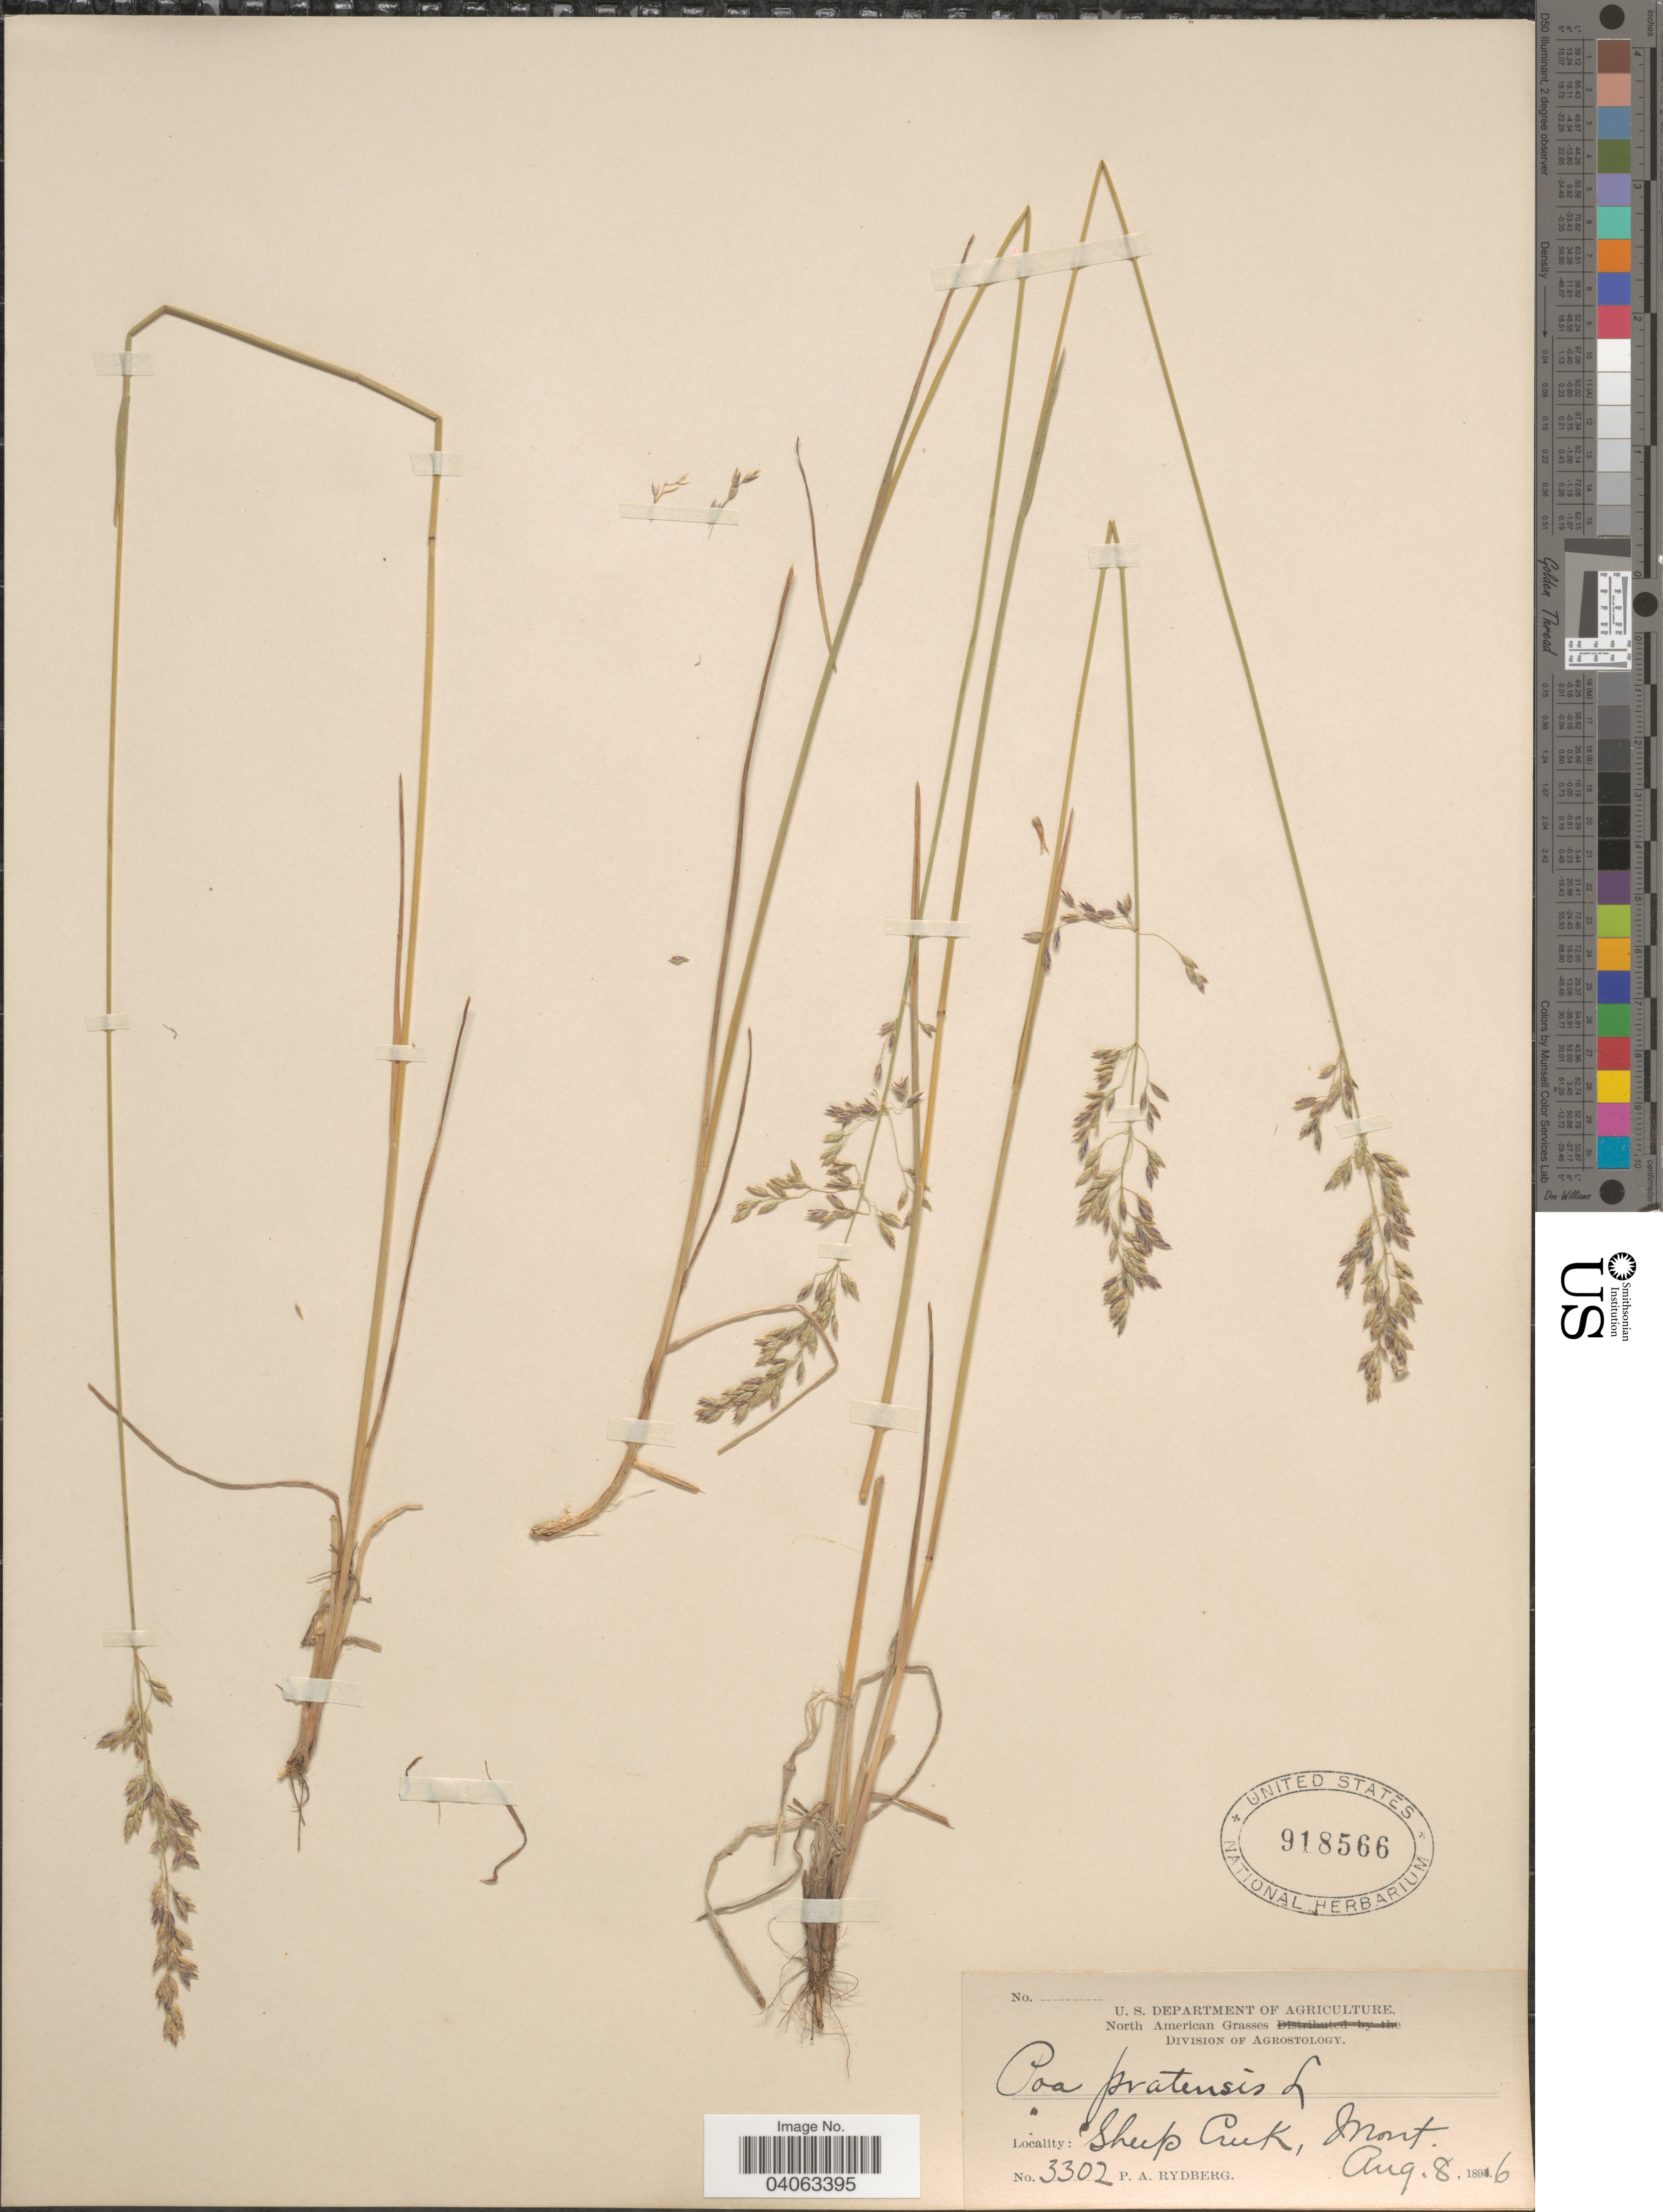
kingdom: Plantae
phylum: Tracheophyta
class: Liliopsida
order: Poales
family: Poaceae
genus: Poa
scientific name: Poa pratensis subsp. alpigena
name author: (Lindm.) Hiitonen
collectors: P. A. Rydberg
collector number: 3302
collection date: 1896-08-08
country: United States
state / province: Montana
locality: Sheep Creek.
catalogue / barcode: US 918566